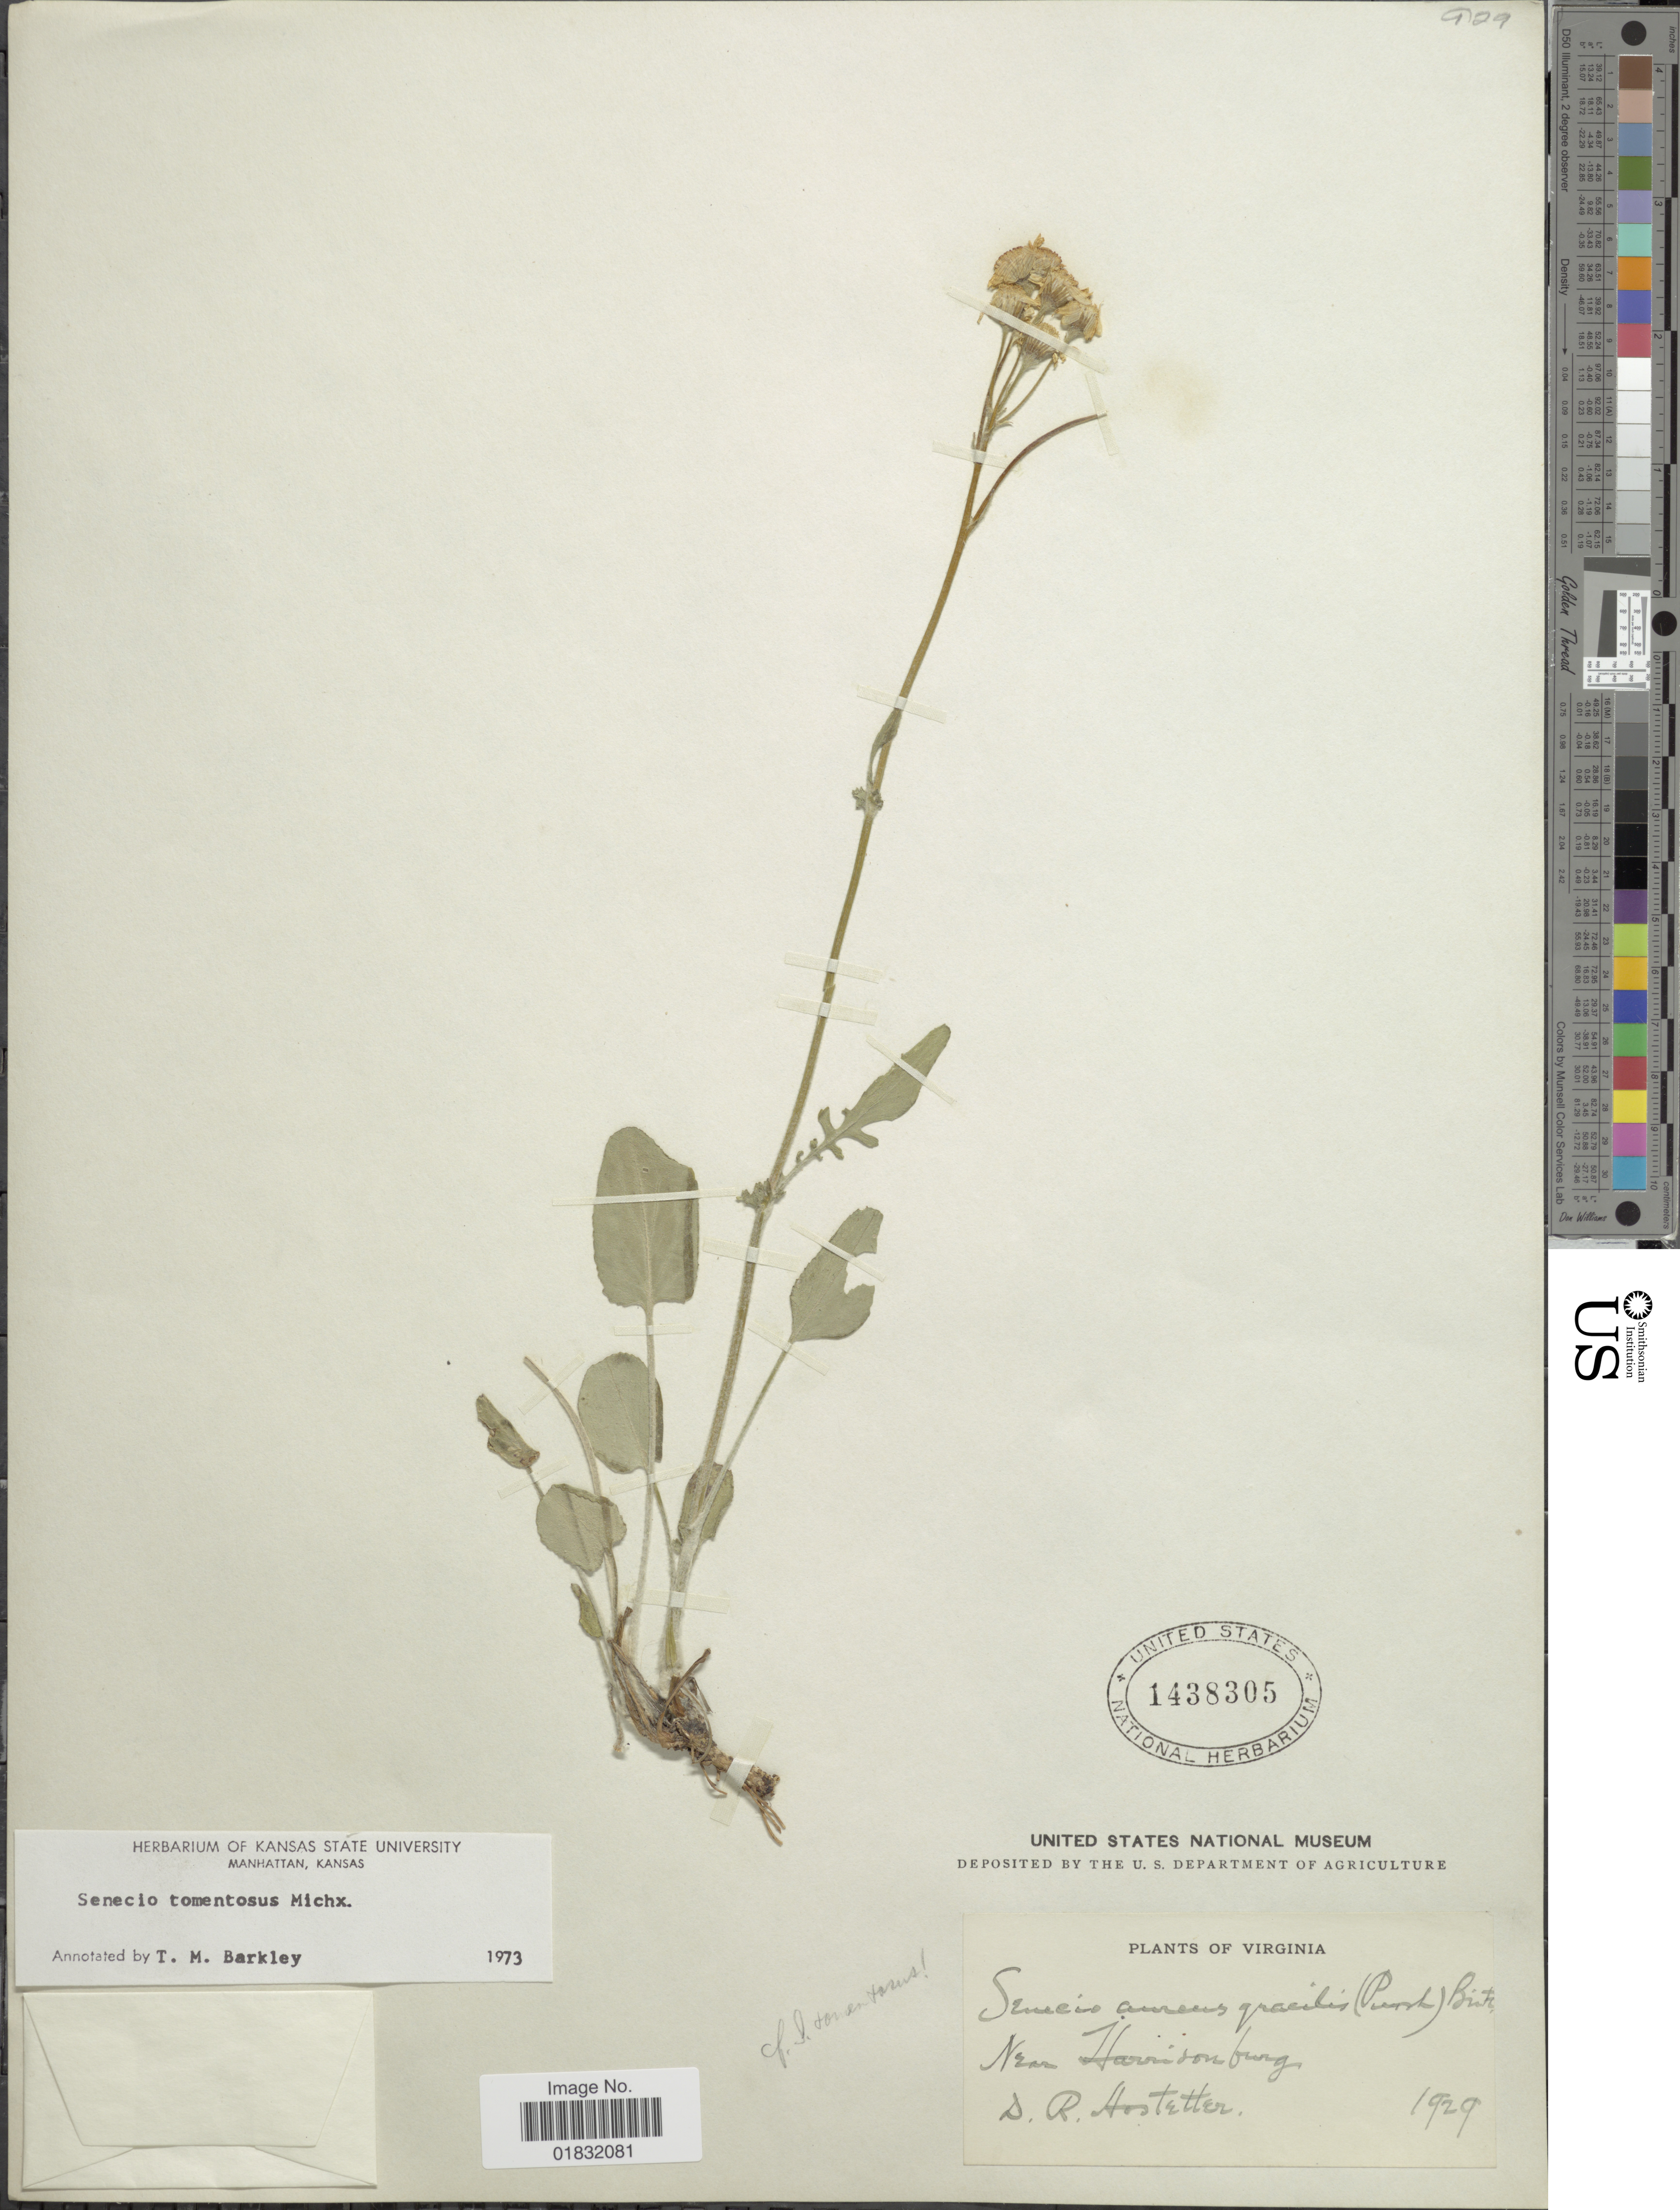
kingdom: Plantae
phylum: Tracheophyta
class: Magnoliopsida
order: Asterales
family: Asteraceae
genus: Packera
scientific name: Packera dubia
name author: (Spreng.) Trock & Mabb.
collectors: D. Hostetter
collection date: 1929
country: United States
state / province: Virginia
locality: New Harrisonburg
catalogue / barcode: US 1438305